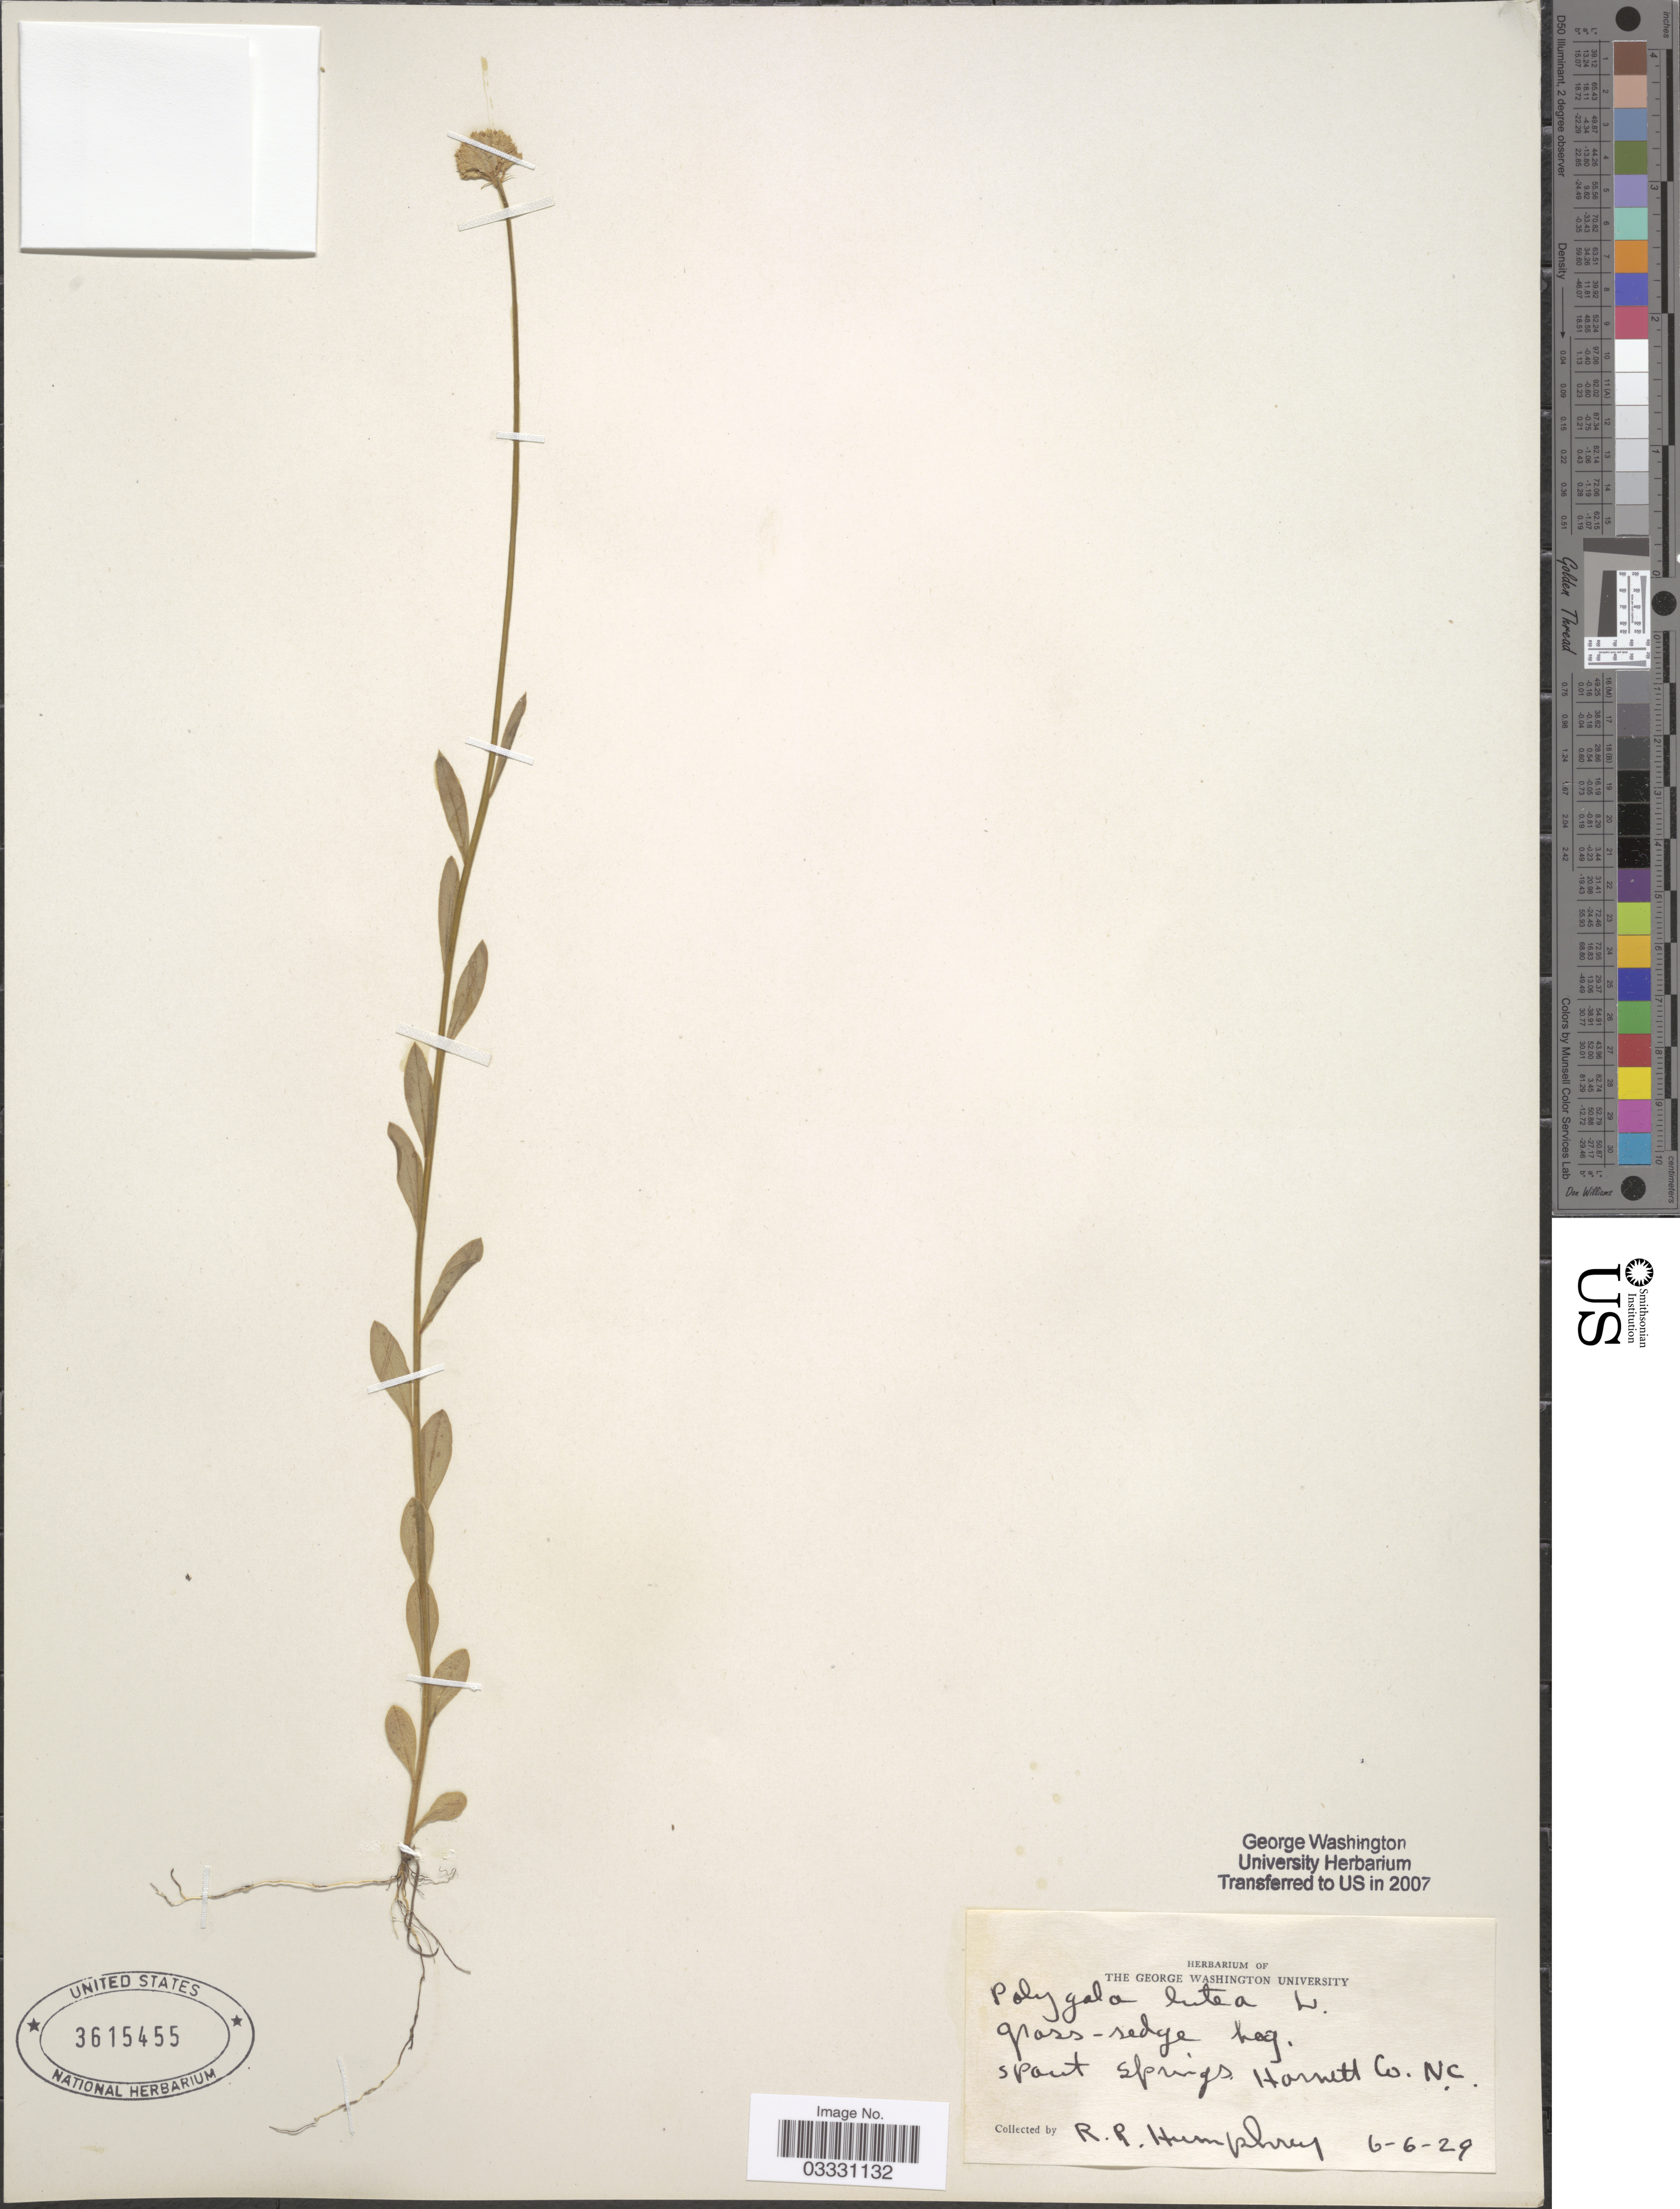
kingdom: Plantae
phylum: Tracheophyta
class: Magnoliopsida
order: Fabales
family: Polygalaceae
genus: Polygala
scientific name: Polygala lutea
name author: L.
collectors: R. Humphrey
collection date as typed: Transcribed d/m/y: 6/6/29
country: United States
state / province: North Carolina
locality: Spout Springs, Harnett Co.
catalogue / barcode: US 3615455